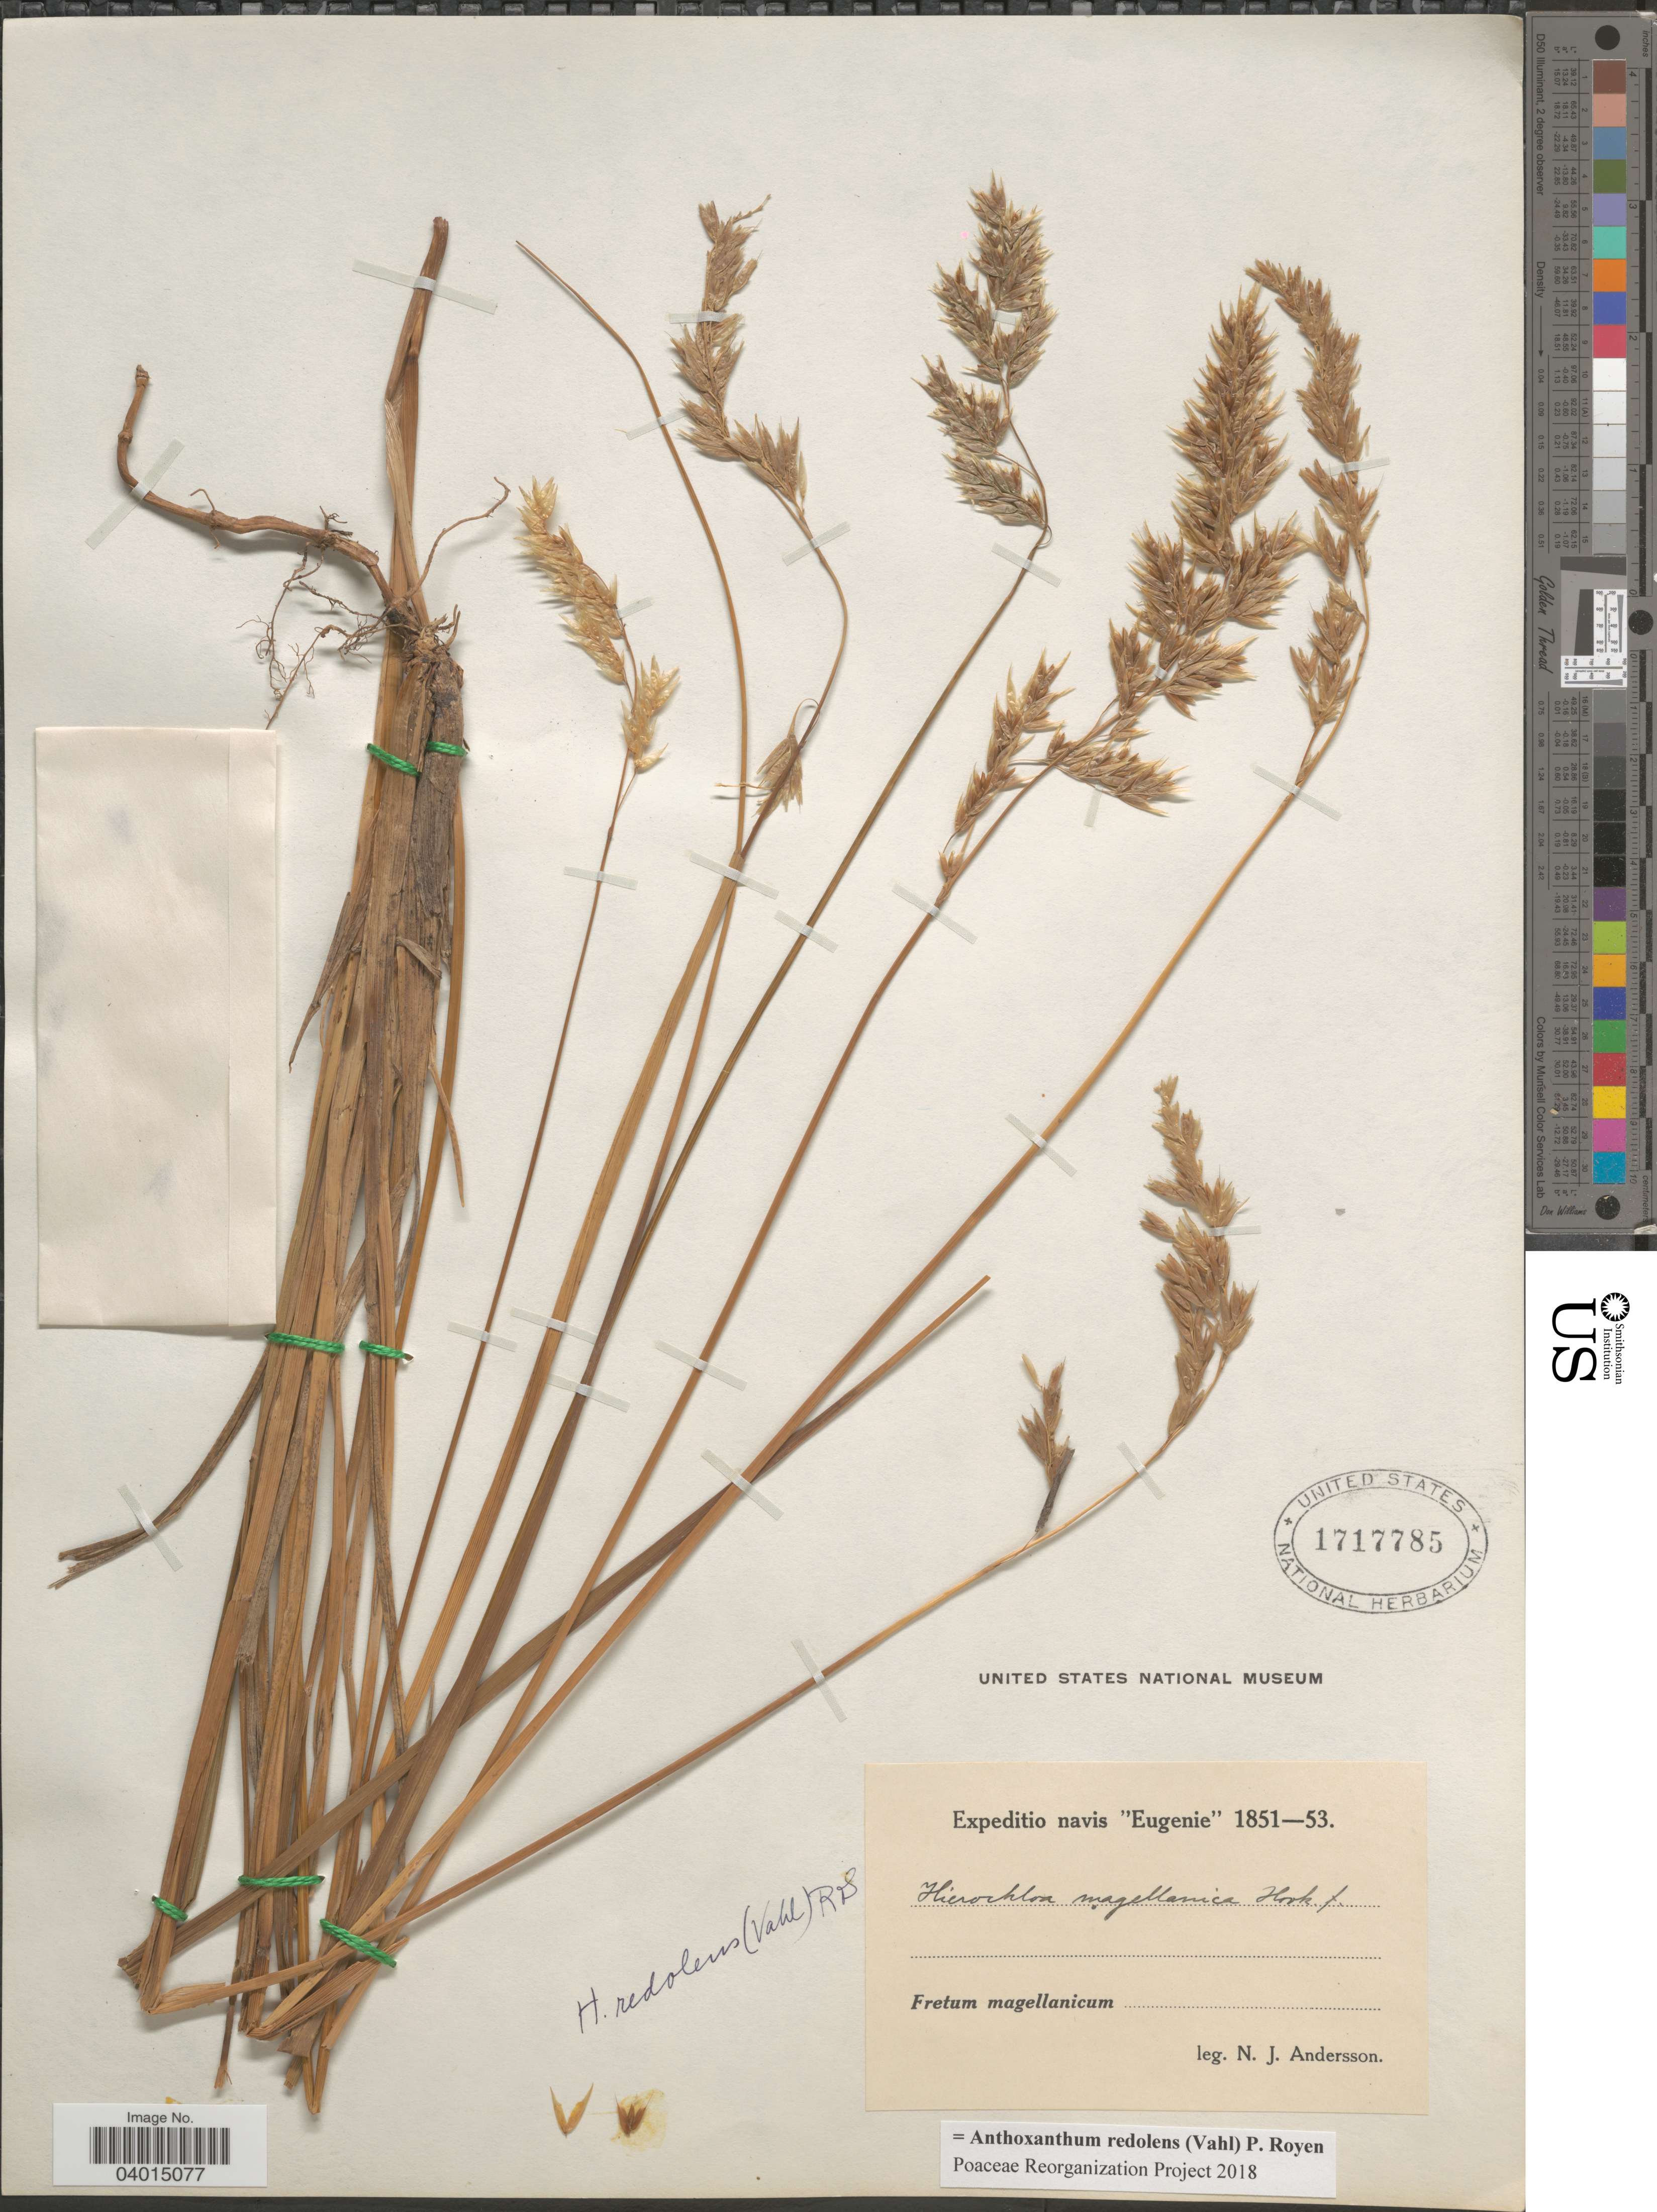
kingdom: Plantae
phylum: Tracheophyta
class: Liliopsida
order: Poales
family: Poaceae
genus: Anthoxanthum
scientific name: Anthoxanthum redolens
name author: (Vahl) P. Royen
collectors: N. J. Andersson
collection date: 1851/1853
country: Chile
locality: Fretum magellanicum.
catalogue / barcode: US 1717785